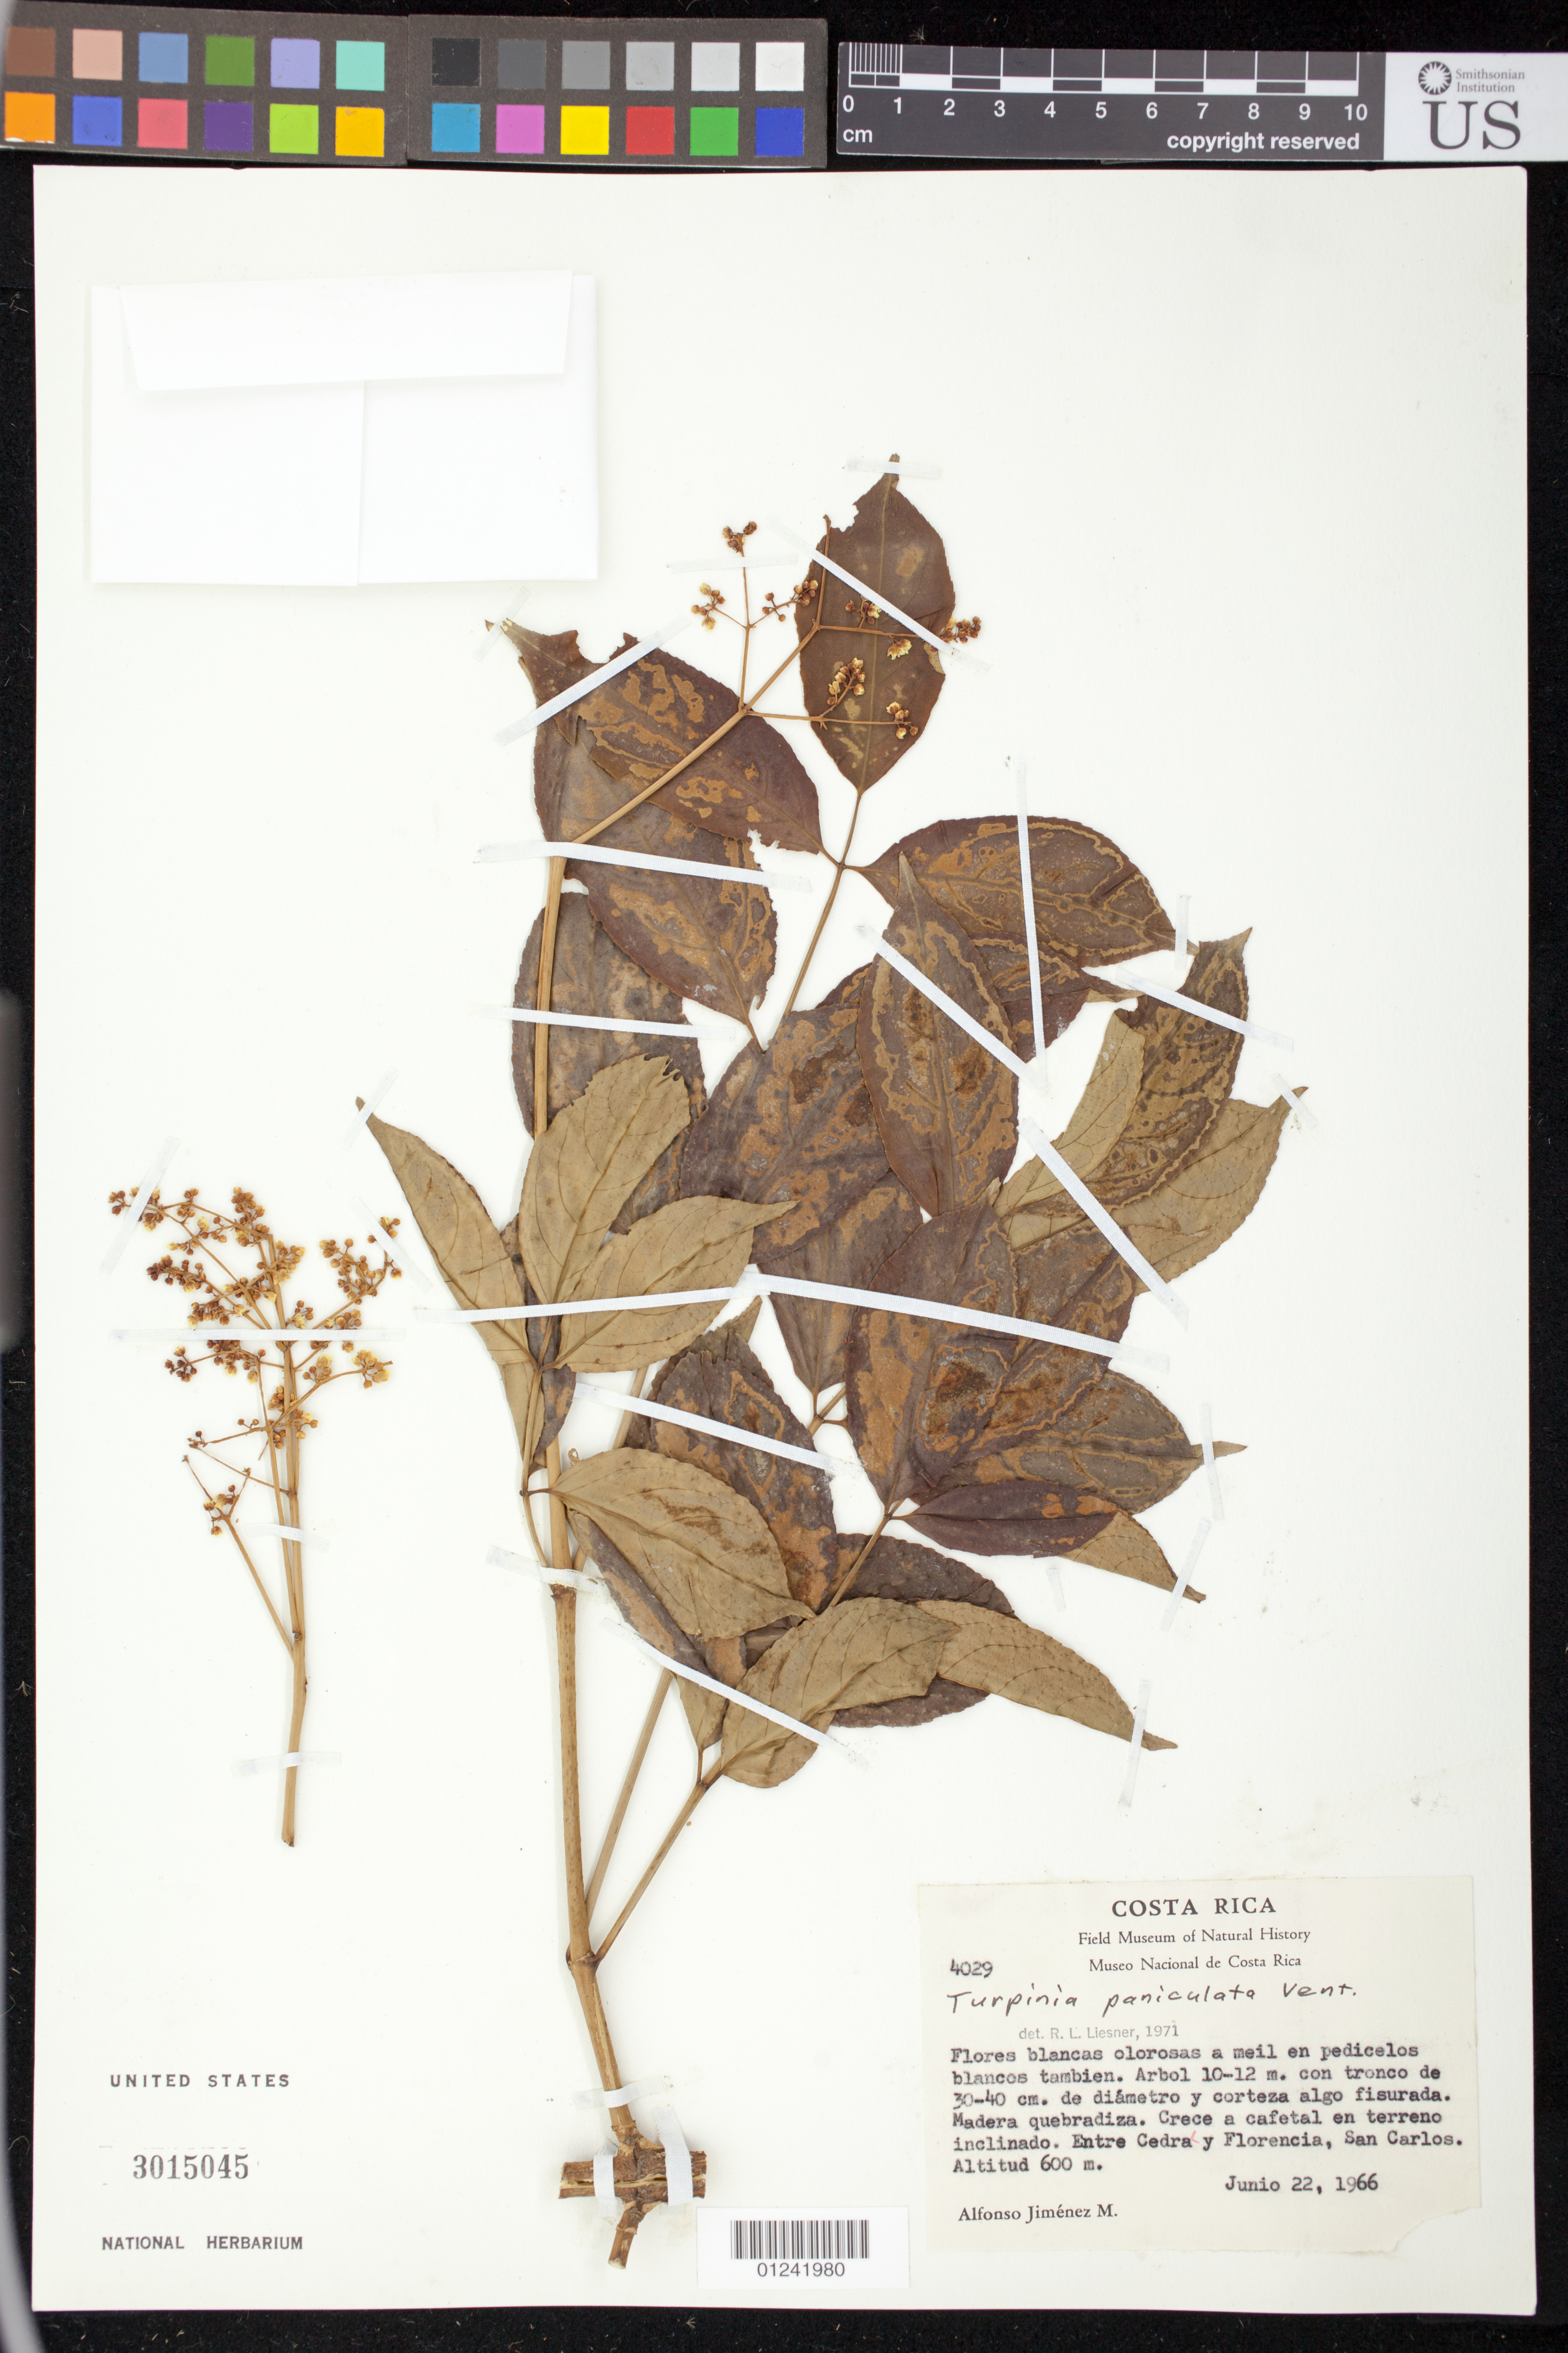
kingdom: Plantae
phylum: Tracheophyta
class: Magnoliopsida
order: Crossosomatales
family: Staphyleaceae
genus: Turpinia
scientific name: Turpinia paniculata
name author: Vent.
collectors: A. Jiménez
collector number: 4029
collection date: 1966-06-22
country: Costa Rica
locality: Entre Cedra y Florencia, San Carlos.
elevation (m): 600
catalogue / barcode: US 3015045